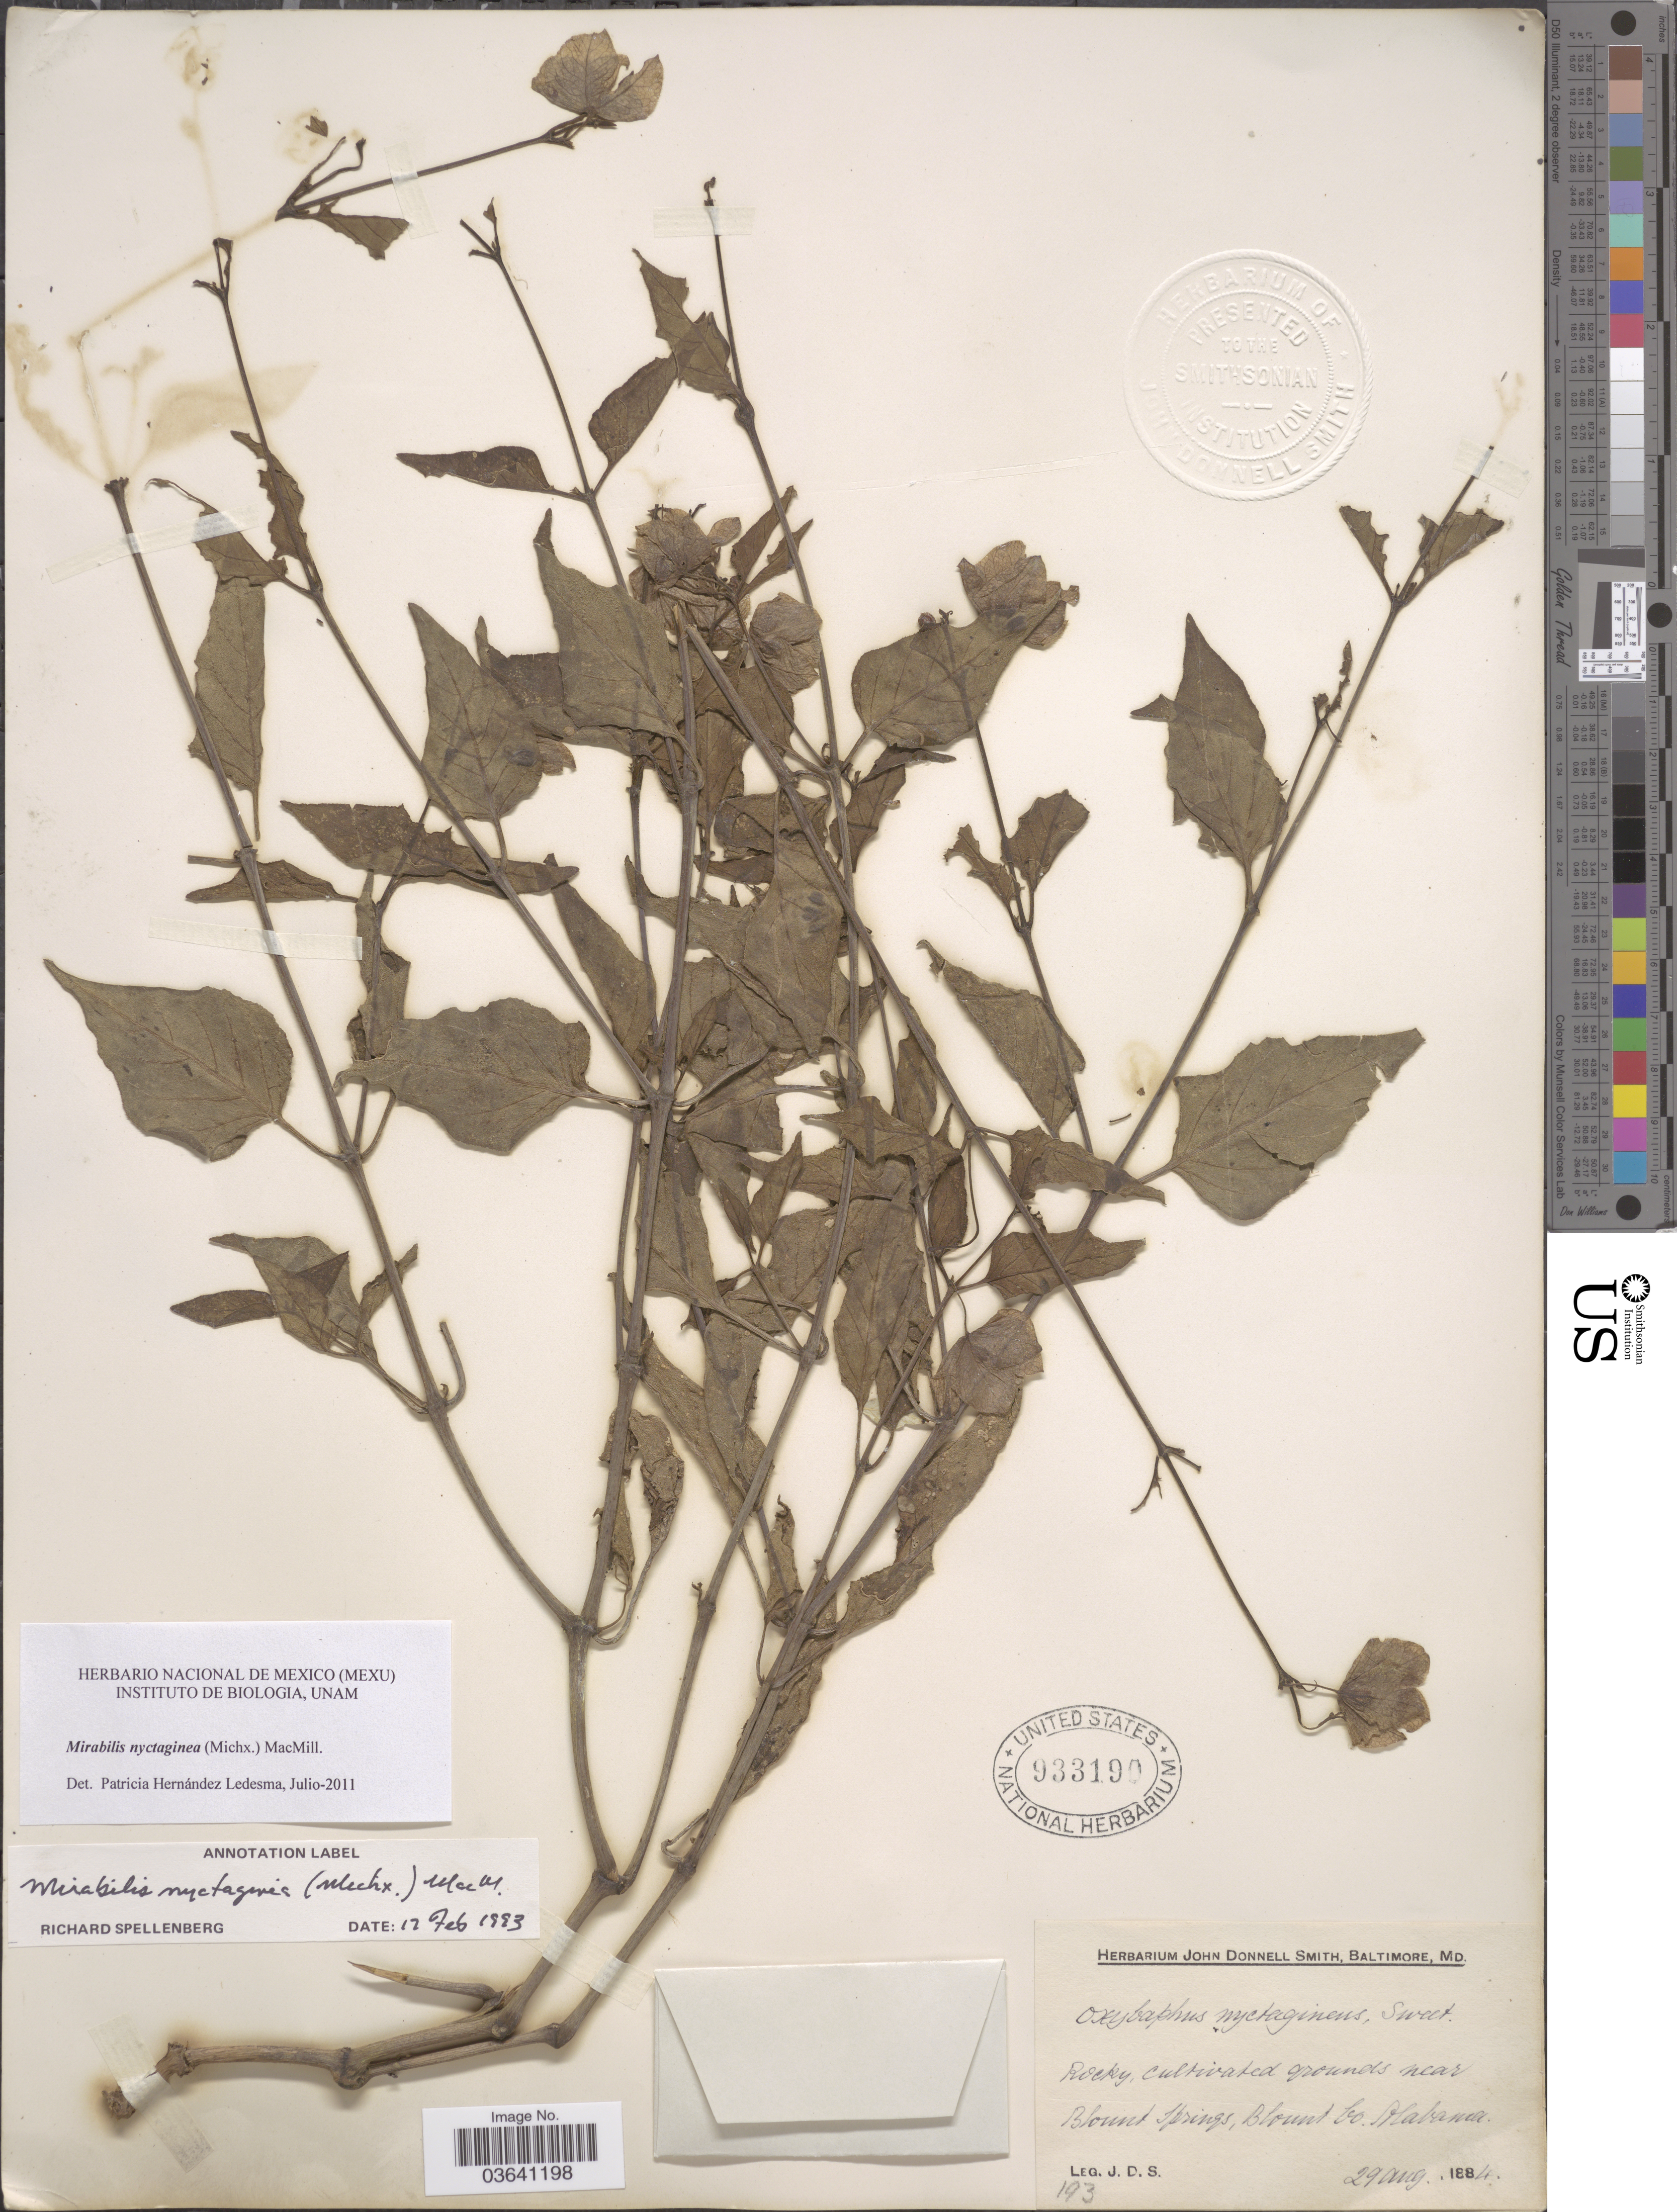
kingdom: Plantae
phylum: Tracheophyta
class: Magnoliopsida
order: Caryophyllales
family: Nyctaginaceae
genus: Mirabilis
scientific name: Mirabilis nyctaginea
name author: (Michx.) MacMill.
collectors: J. Donnell Smith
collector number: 193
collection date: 1884-08-29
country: United States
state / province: Alabama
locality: Near Blount Springs, Blount Co.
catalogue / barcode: US 933190